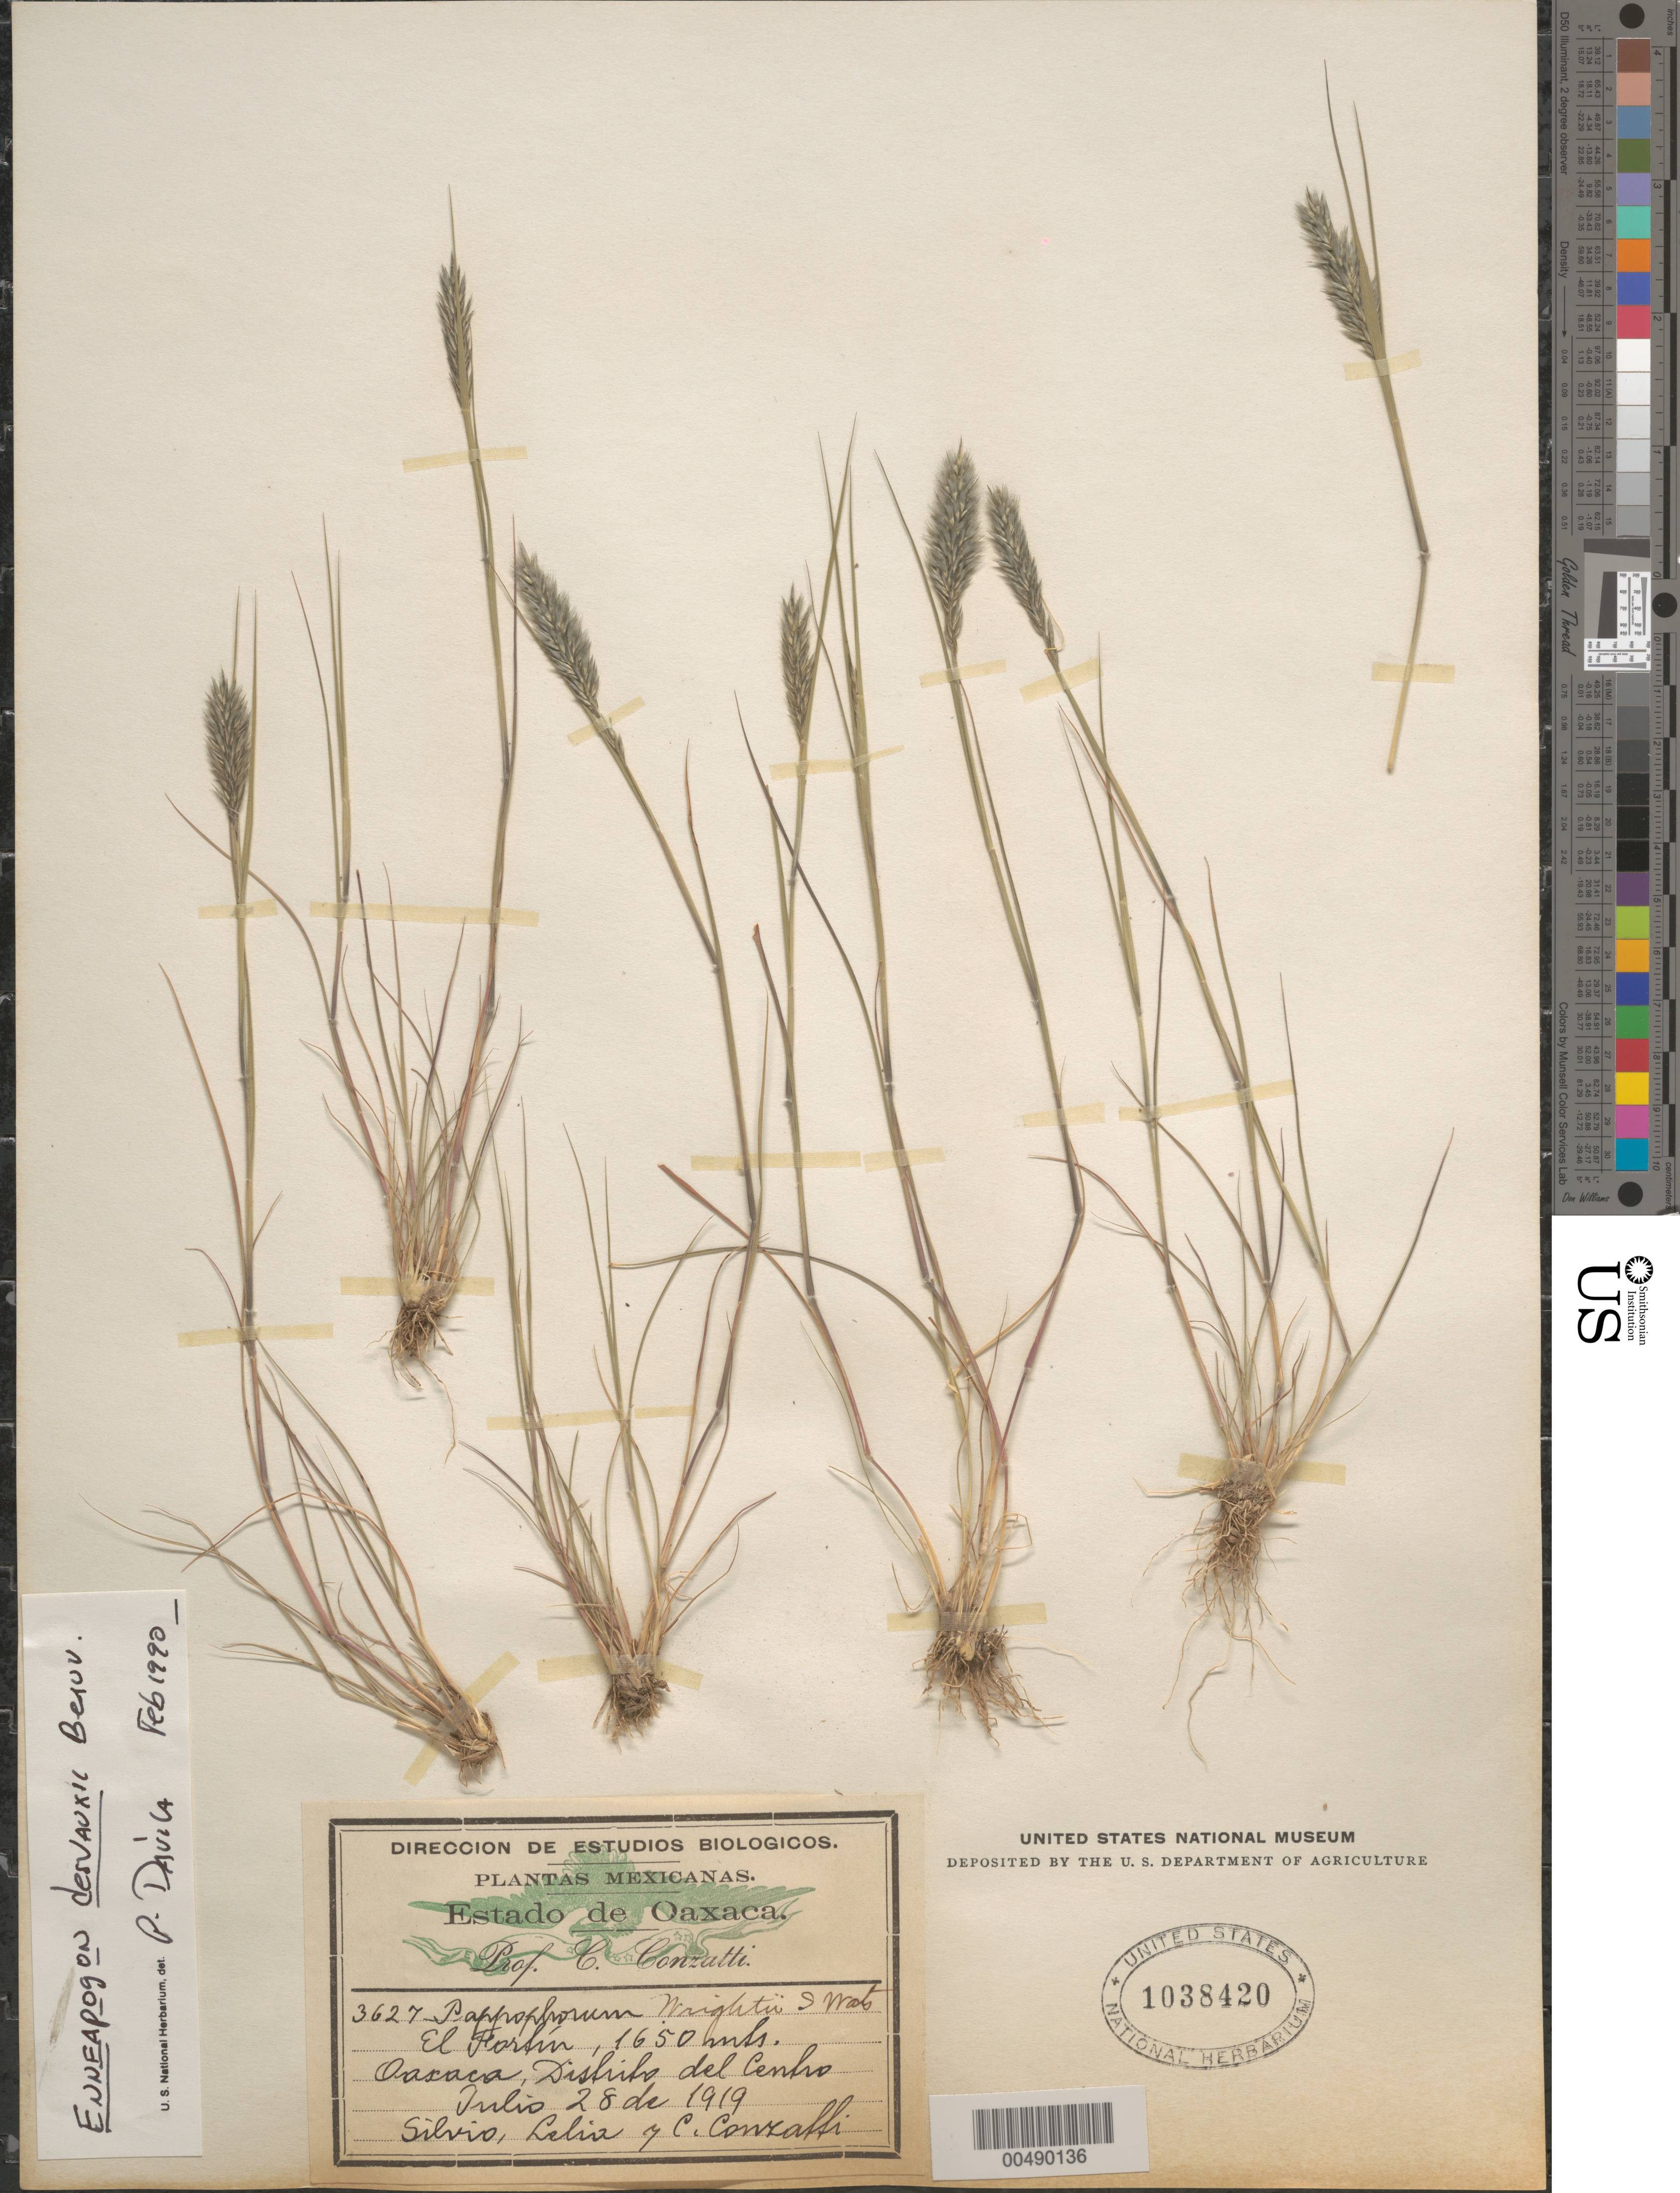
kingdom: Plantae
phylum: Tracheophyta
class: Liliopsida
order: Poales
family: Poaceae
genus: Enneapogon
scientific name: Enneapogon desvauxii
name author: P. Beauv.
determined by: Dávila, P. D.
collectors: C. Conzatti, Silvio & -- Lelia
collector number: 3627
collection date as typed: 28 Jul 1919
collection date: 1919-07-28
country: Mexico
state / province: Oaxaca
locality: Centro Dist., El Fortín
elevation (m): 1650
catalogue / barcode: US 1038420